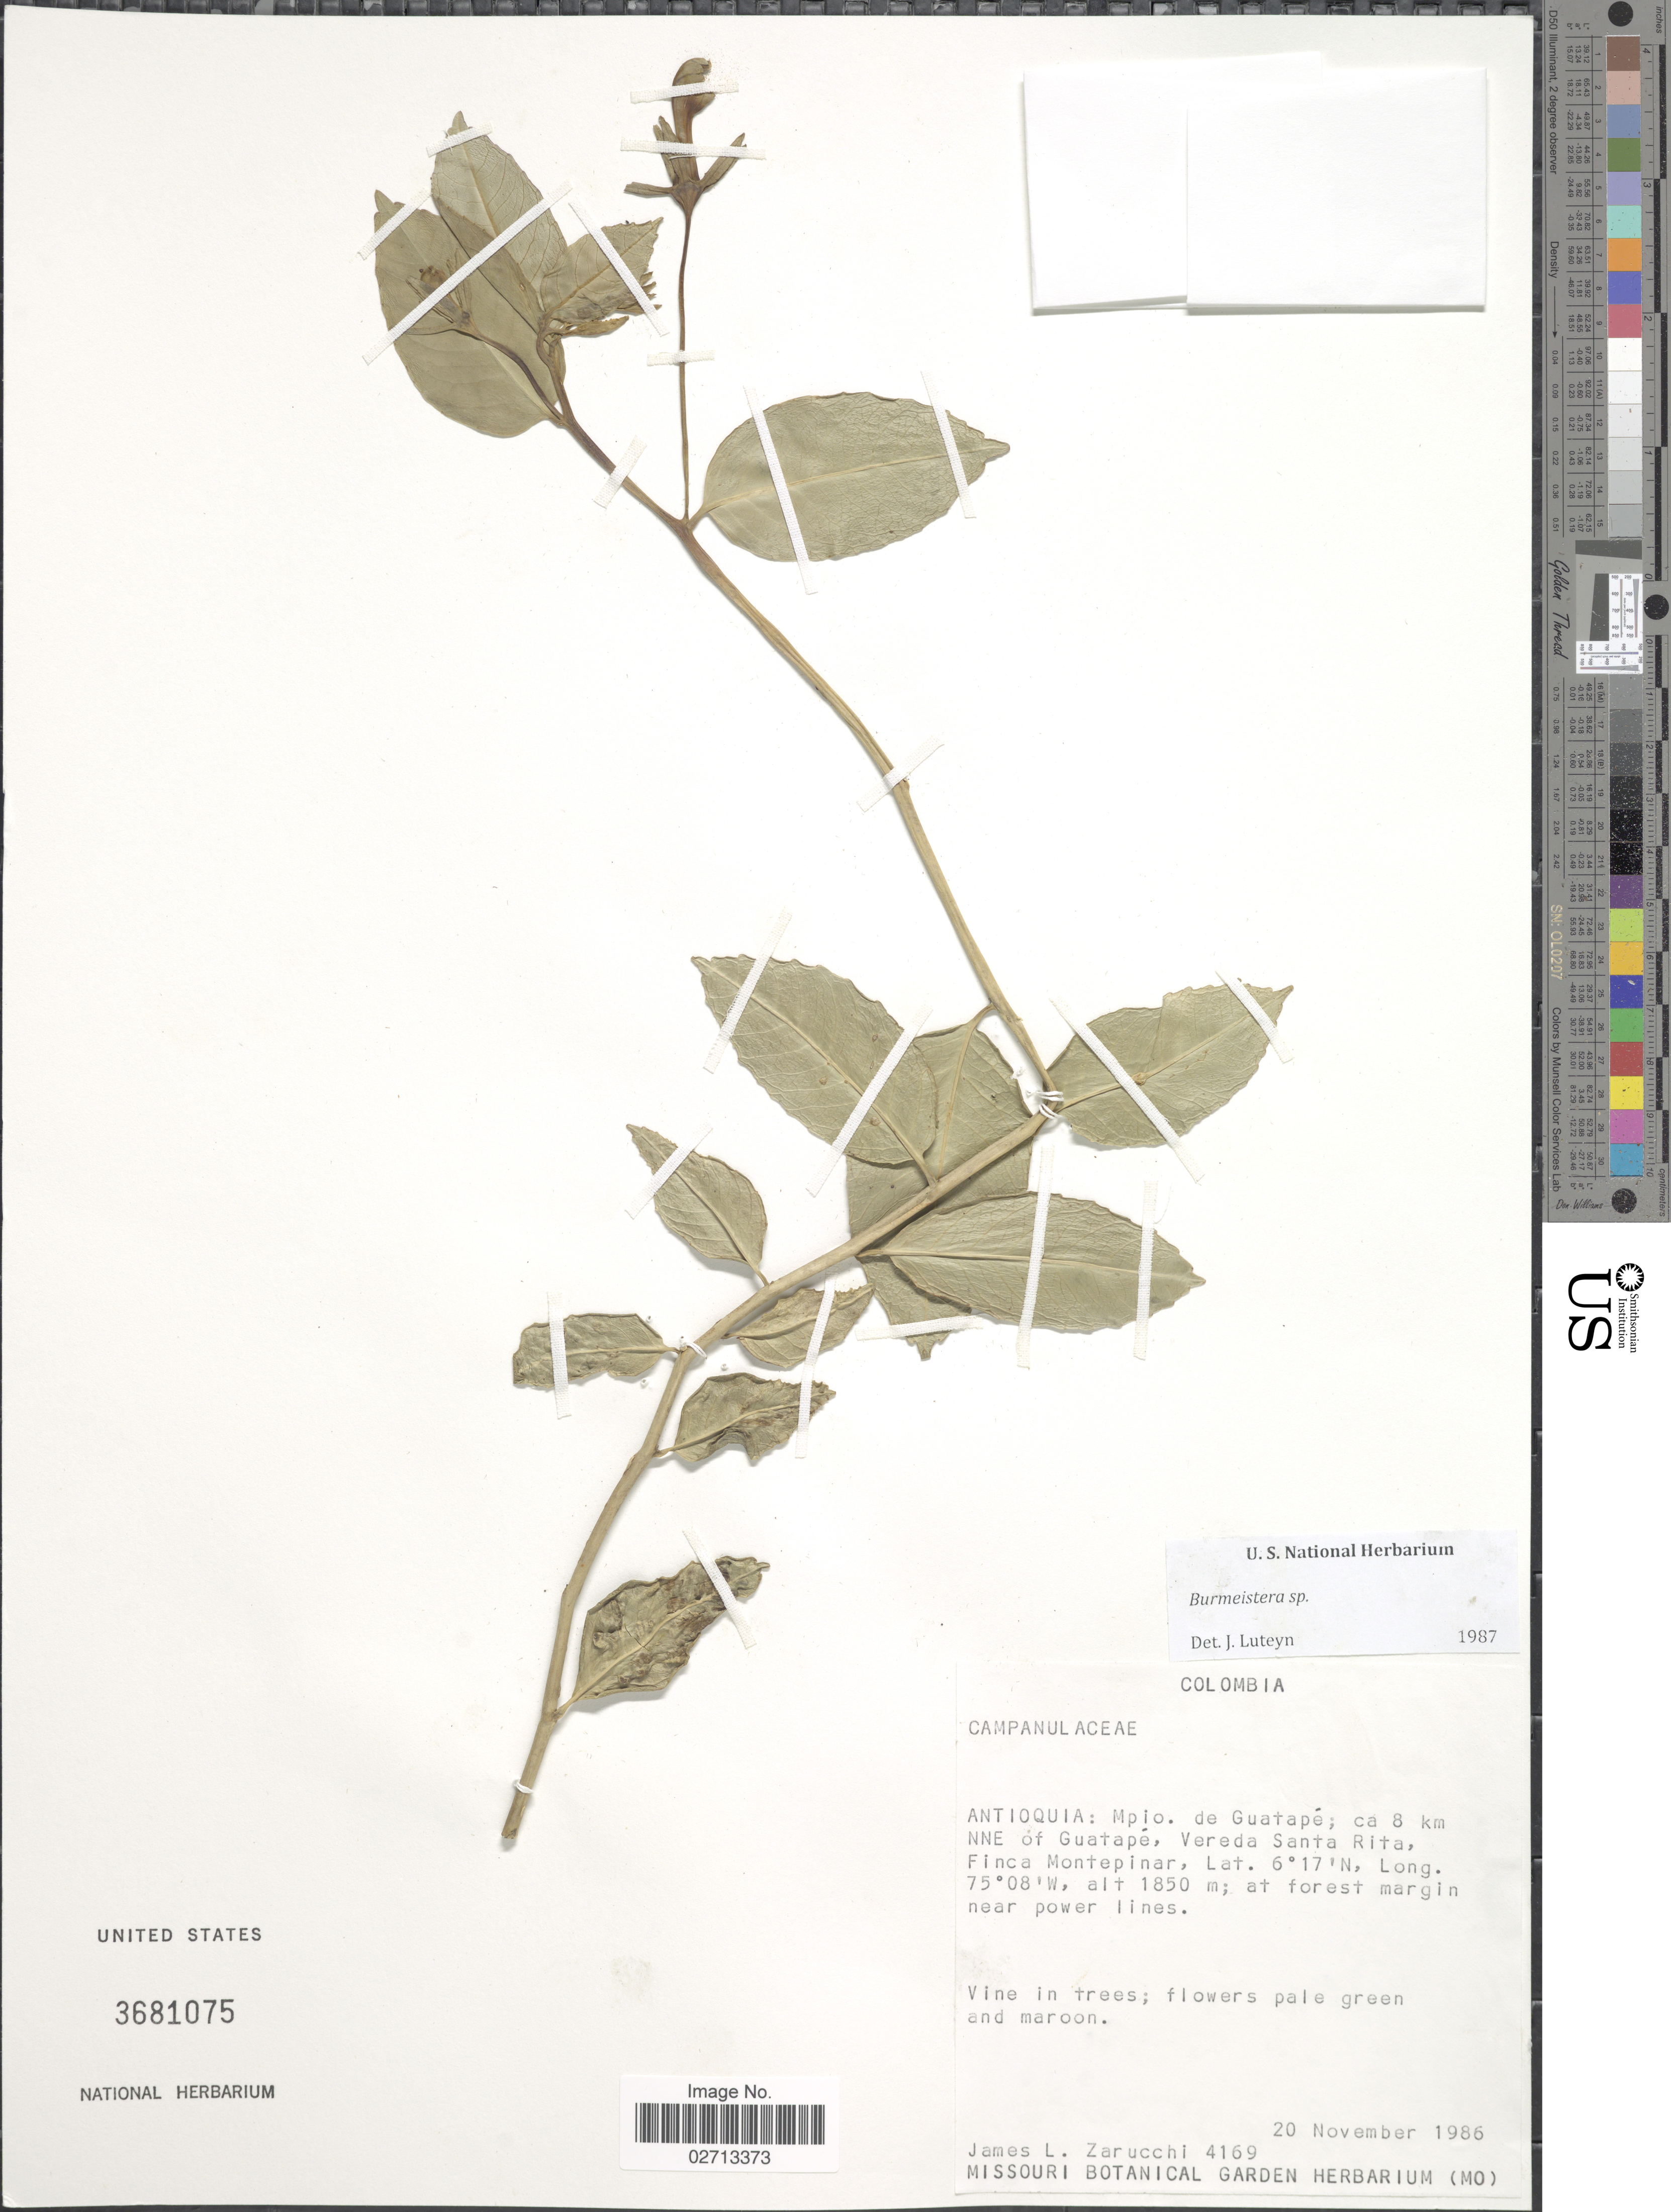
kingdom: Plantae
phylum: Tracheophyta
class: Magnoliopsida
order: Asterales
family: Campanulaceae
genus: Burmeistera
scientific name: Burmeistera sp.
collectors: J. L. Zarucchi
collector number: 4169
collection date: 1986-11-20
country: Colombia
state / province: Antioquia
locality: Mpio. de Guatapé; ca 8 km NNE of Guatapé, Vereda Santa Rita, Finca Montepinar.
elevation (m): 1850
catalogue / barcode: US 3681075